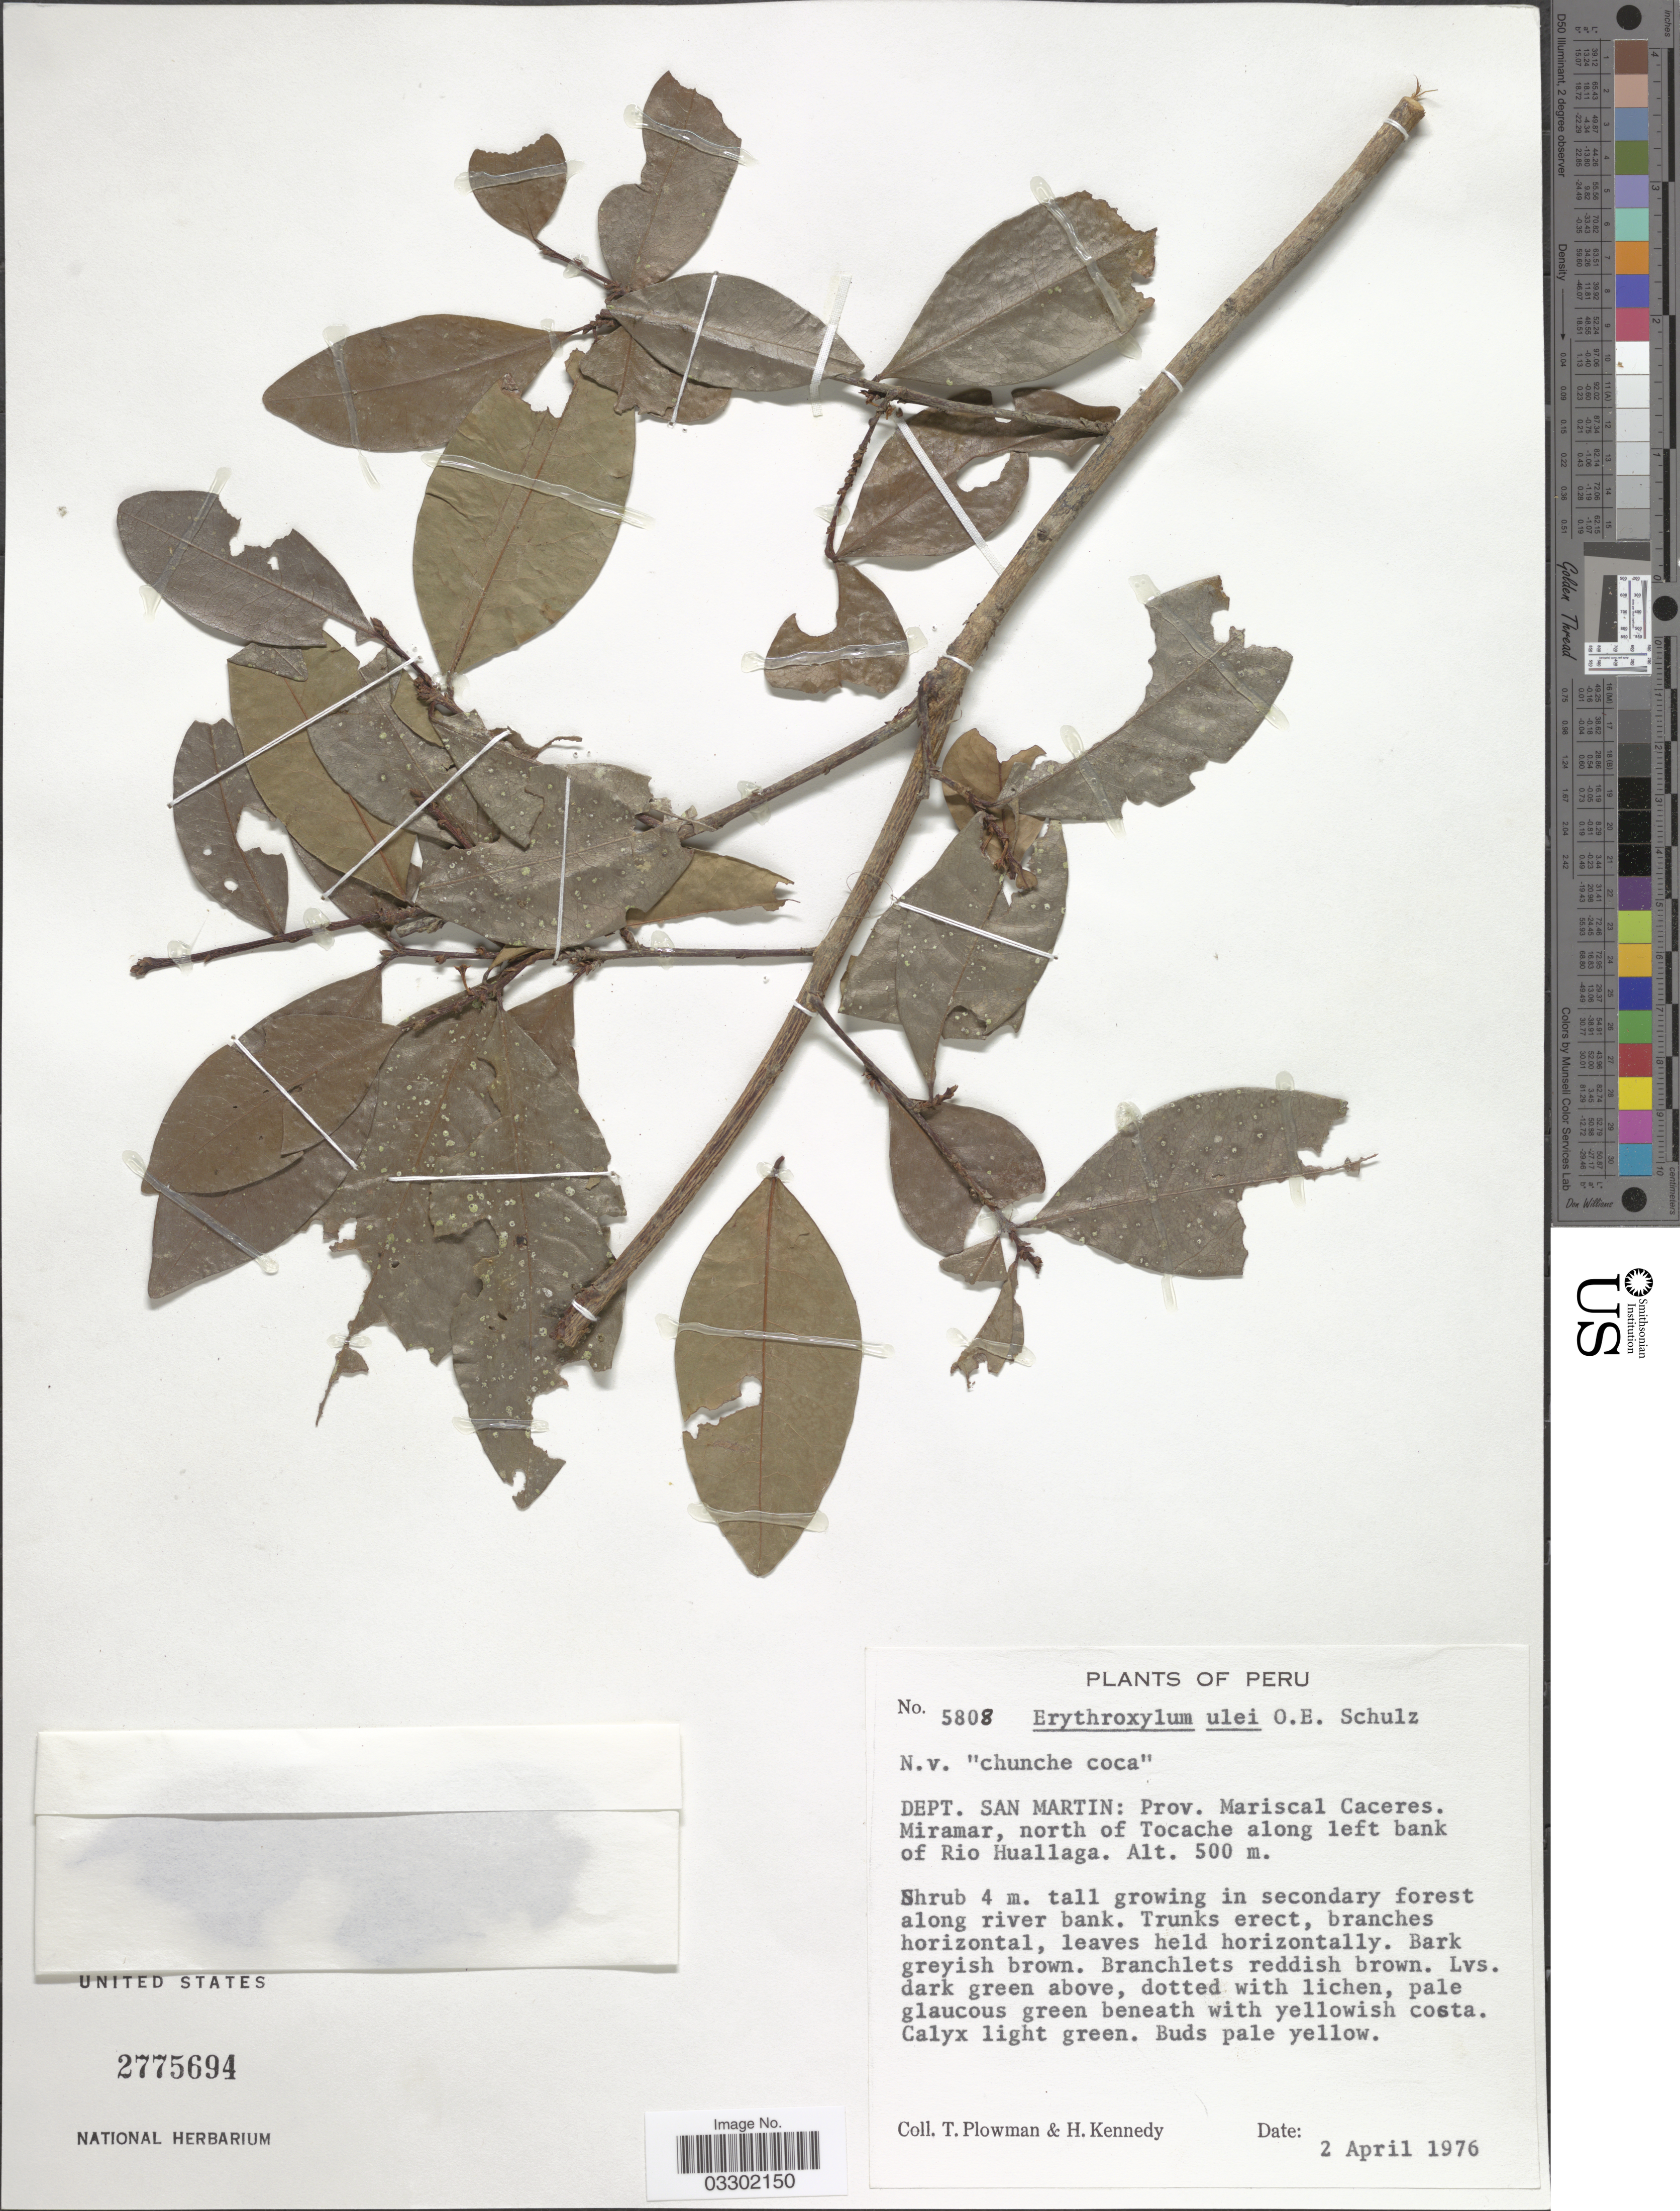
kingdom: Plantae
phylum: Tracheophyta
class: Magnoliopsida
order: Malpighiales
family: Erythroxylaceae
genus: Erythroxylum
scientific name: Erythroxylum ulei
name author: O.E. Schulz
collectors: T. Plowman & H. Kennedy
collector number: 5808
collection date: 1976-04-02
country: Peru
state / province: San Martín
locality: Dept. San Martin: Prov. Mariscal Caceres. Miramar, north of Tocache along left bank of Rio Huallaga.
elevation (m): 500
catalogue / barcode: US 2775694